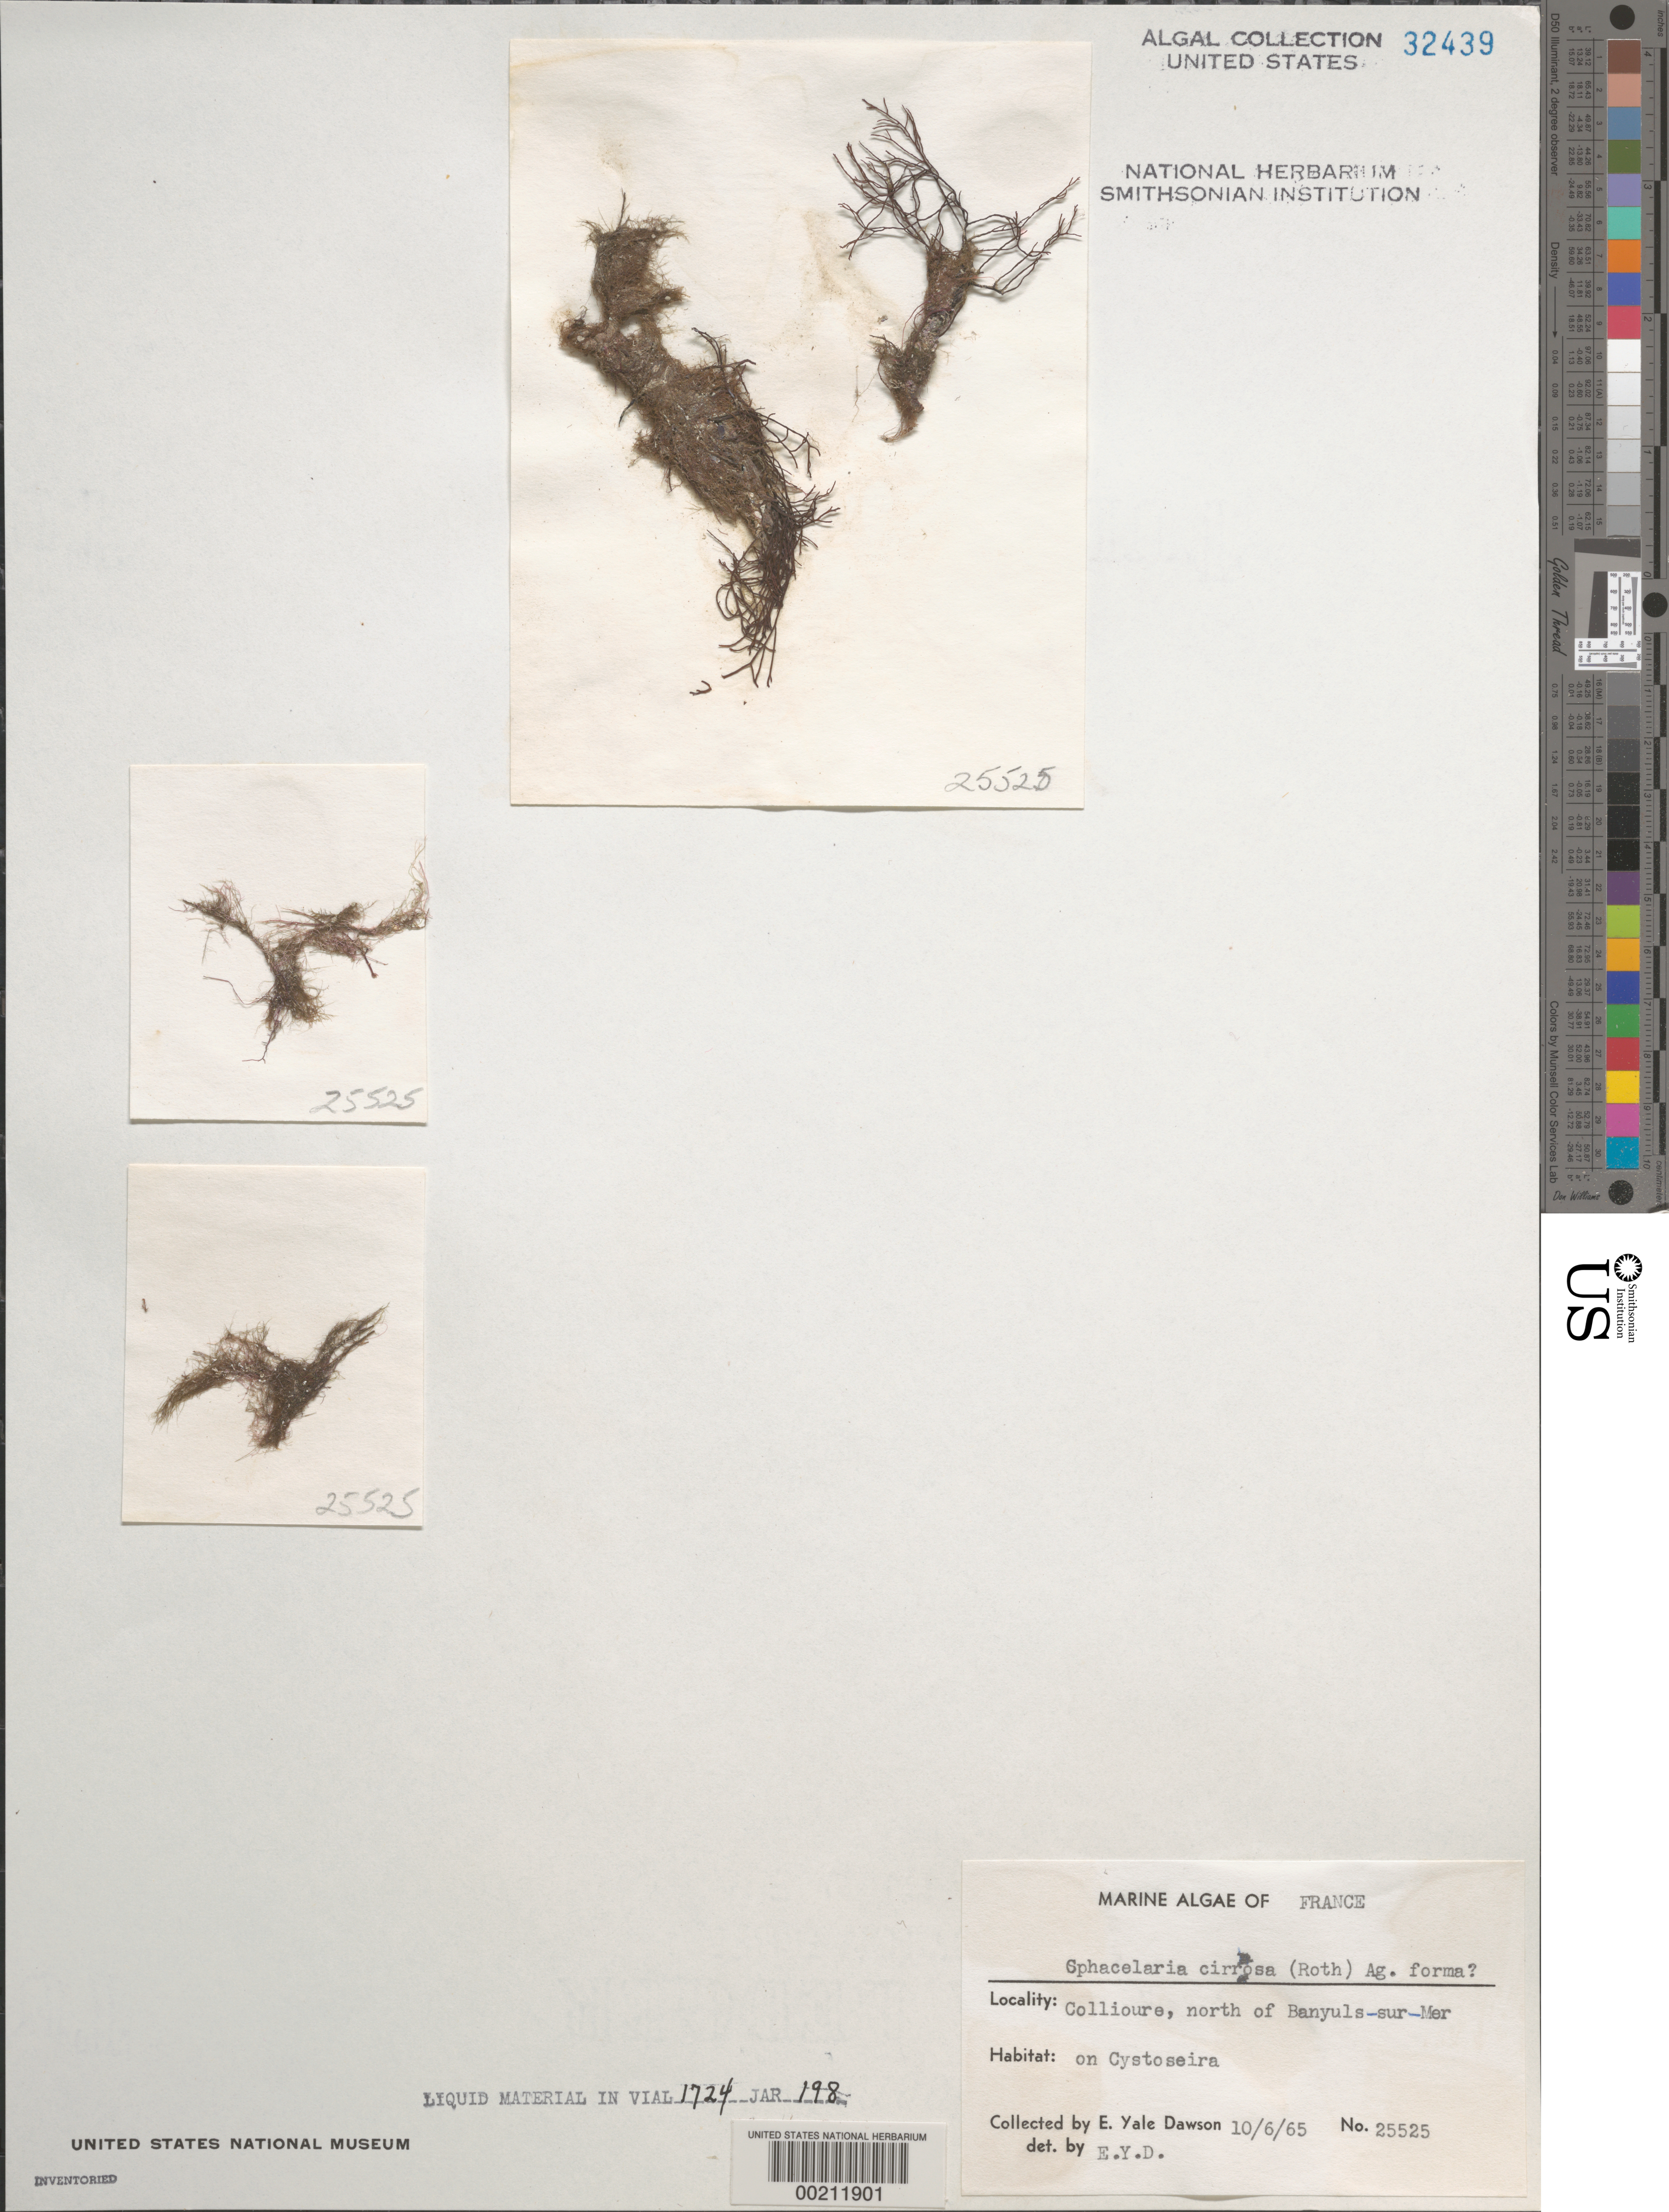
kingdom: Chromista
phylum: Ochrophyta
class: Phaeophyceae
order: Sphacelariales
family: Sphacelariaceae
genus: Sphacelaria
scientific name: Sphacelaria cirrosa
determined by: Dawson, E. Y.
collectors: E. Y. Dawson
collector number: EYD 25525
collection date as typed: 06 Oct 1965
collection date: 1965-10-06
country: France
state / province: Occitanie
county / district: Pyrénées-Orientales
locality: Collioure, north of Banyuls-sur-Mer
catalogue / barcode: US 32439